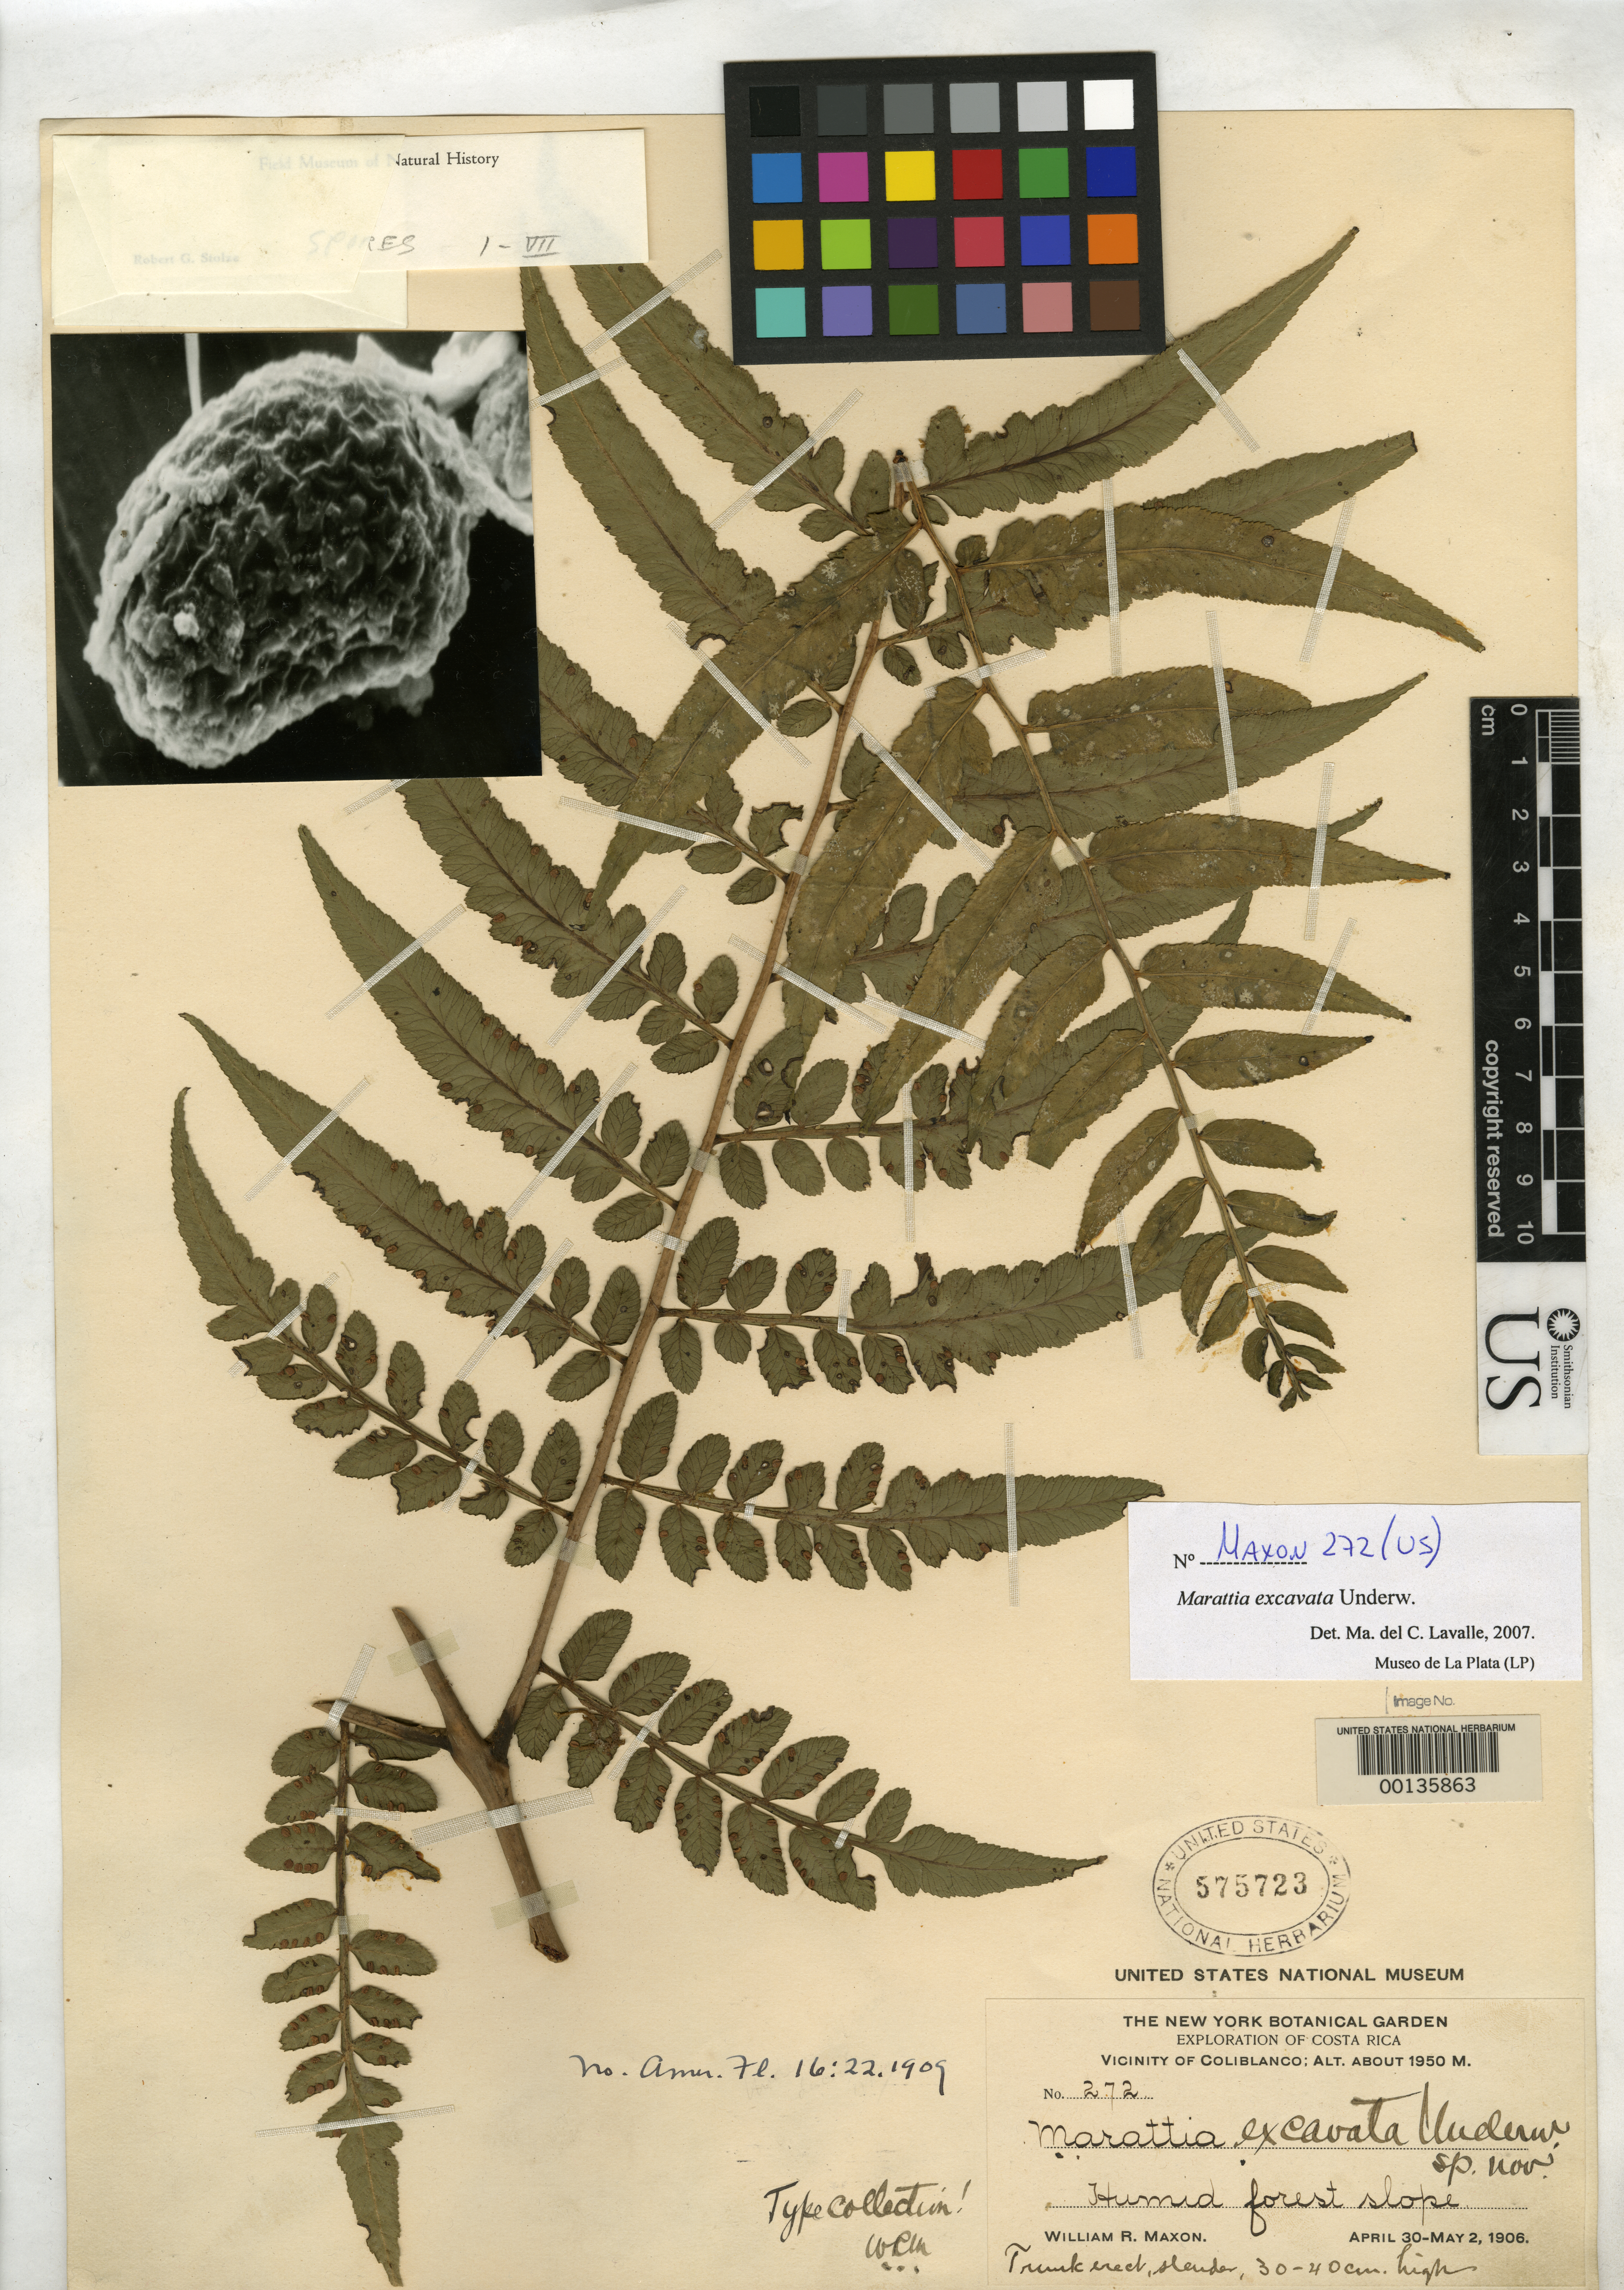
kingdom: Plantae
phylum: Tracheophyta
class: Polypodiopsida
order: Marattiales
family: Marattiaceae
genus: Marattia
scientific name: Marattia excavata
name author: Underw.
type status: Isotype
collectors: W. R. Maxon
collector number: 272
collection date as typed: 30 Apr 1908 to 02 May 1908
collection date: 1908-04-30/1908-05-02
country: Costa Rica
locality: Vicinity of Coliblanca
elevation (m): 1950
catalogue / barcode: US 575723